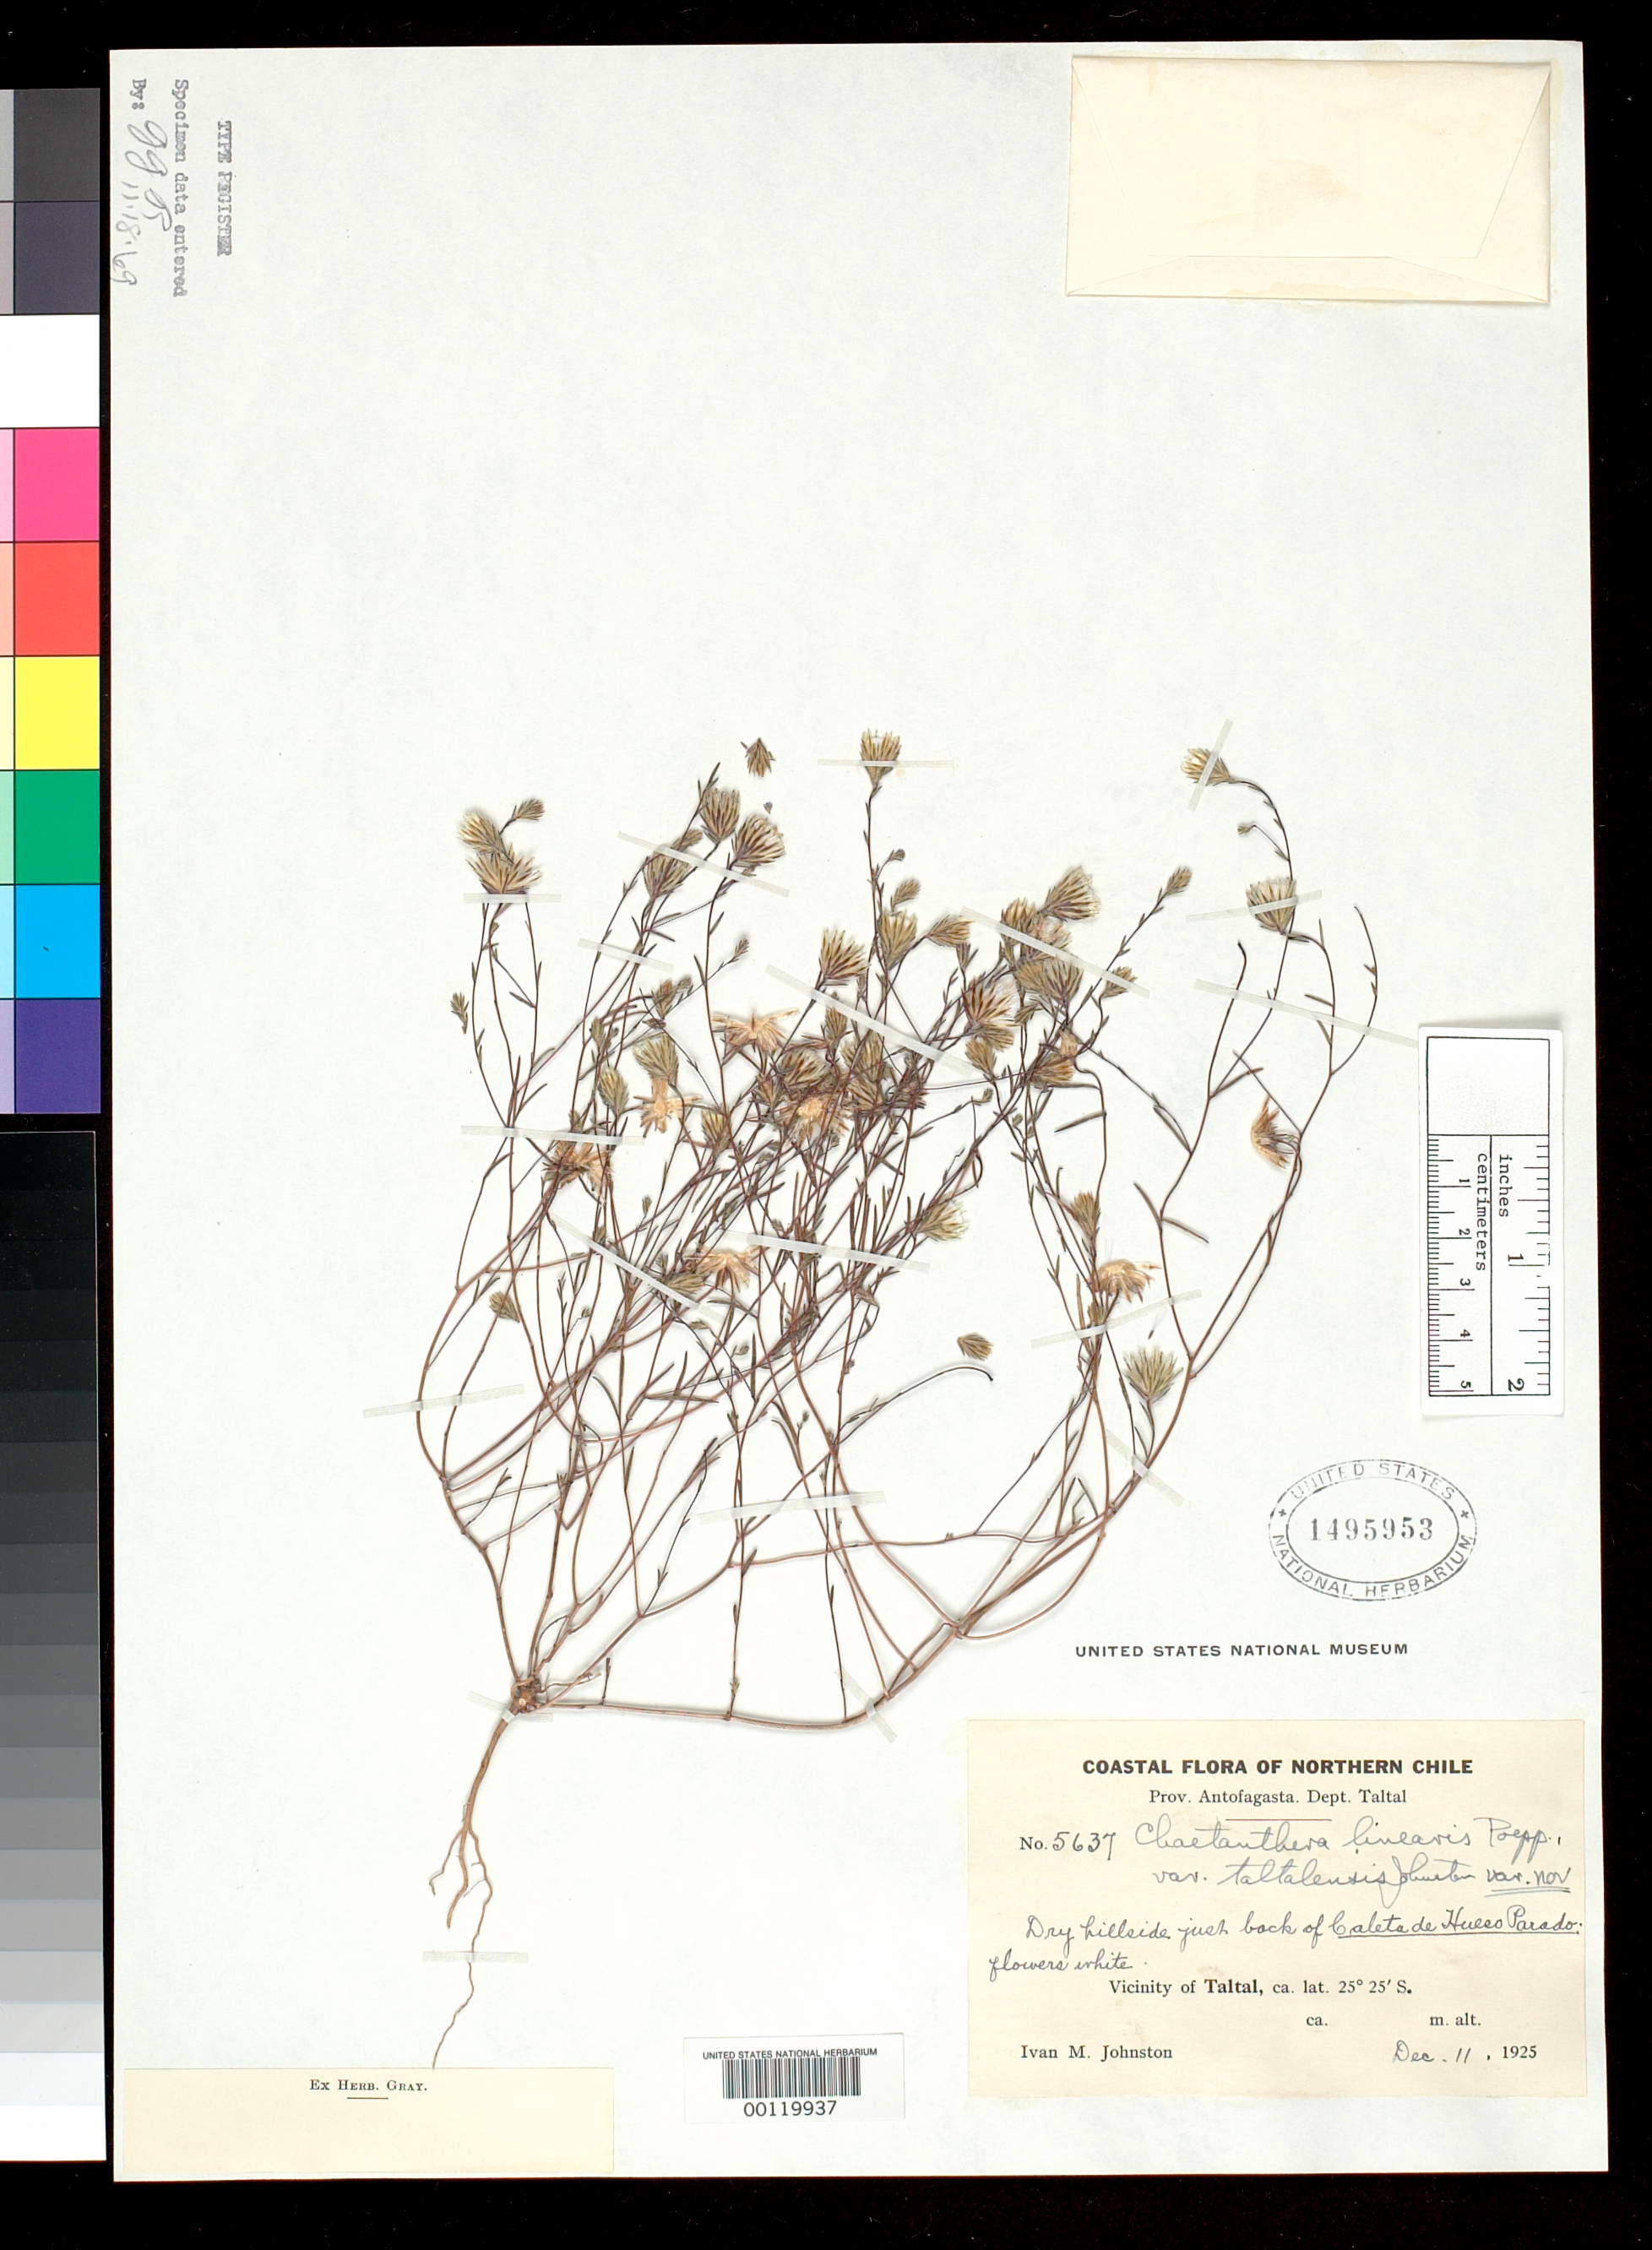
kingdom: Plantae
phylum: Tracheophyta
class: Magnoliopsida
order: Asterales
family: Asteraceae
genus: Chaetanthera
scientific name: Chaetanthera linearis var. taltalensis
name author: I.M. Johnst.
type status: Isotype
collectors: I.M. Johnston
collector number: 5637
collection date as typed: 11 Dec 1925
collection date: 1925-12-11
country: Chile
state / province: Antofagasta (II)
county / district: Taltal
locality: Caleta de Hueso, Parado near Taltal.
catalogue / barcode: US 1495953